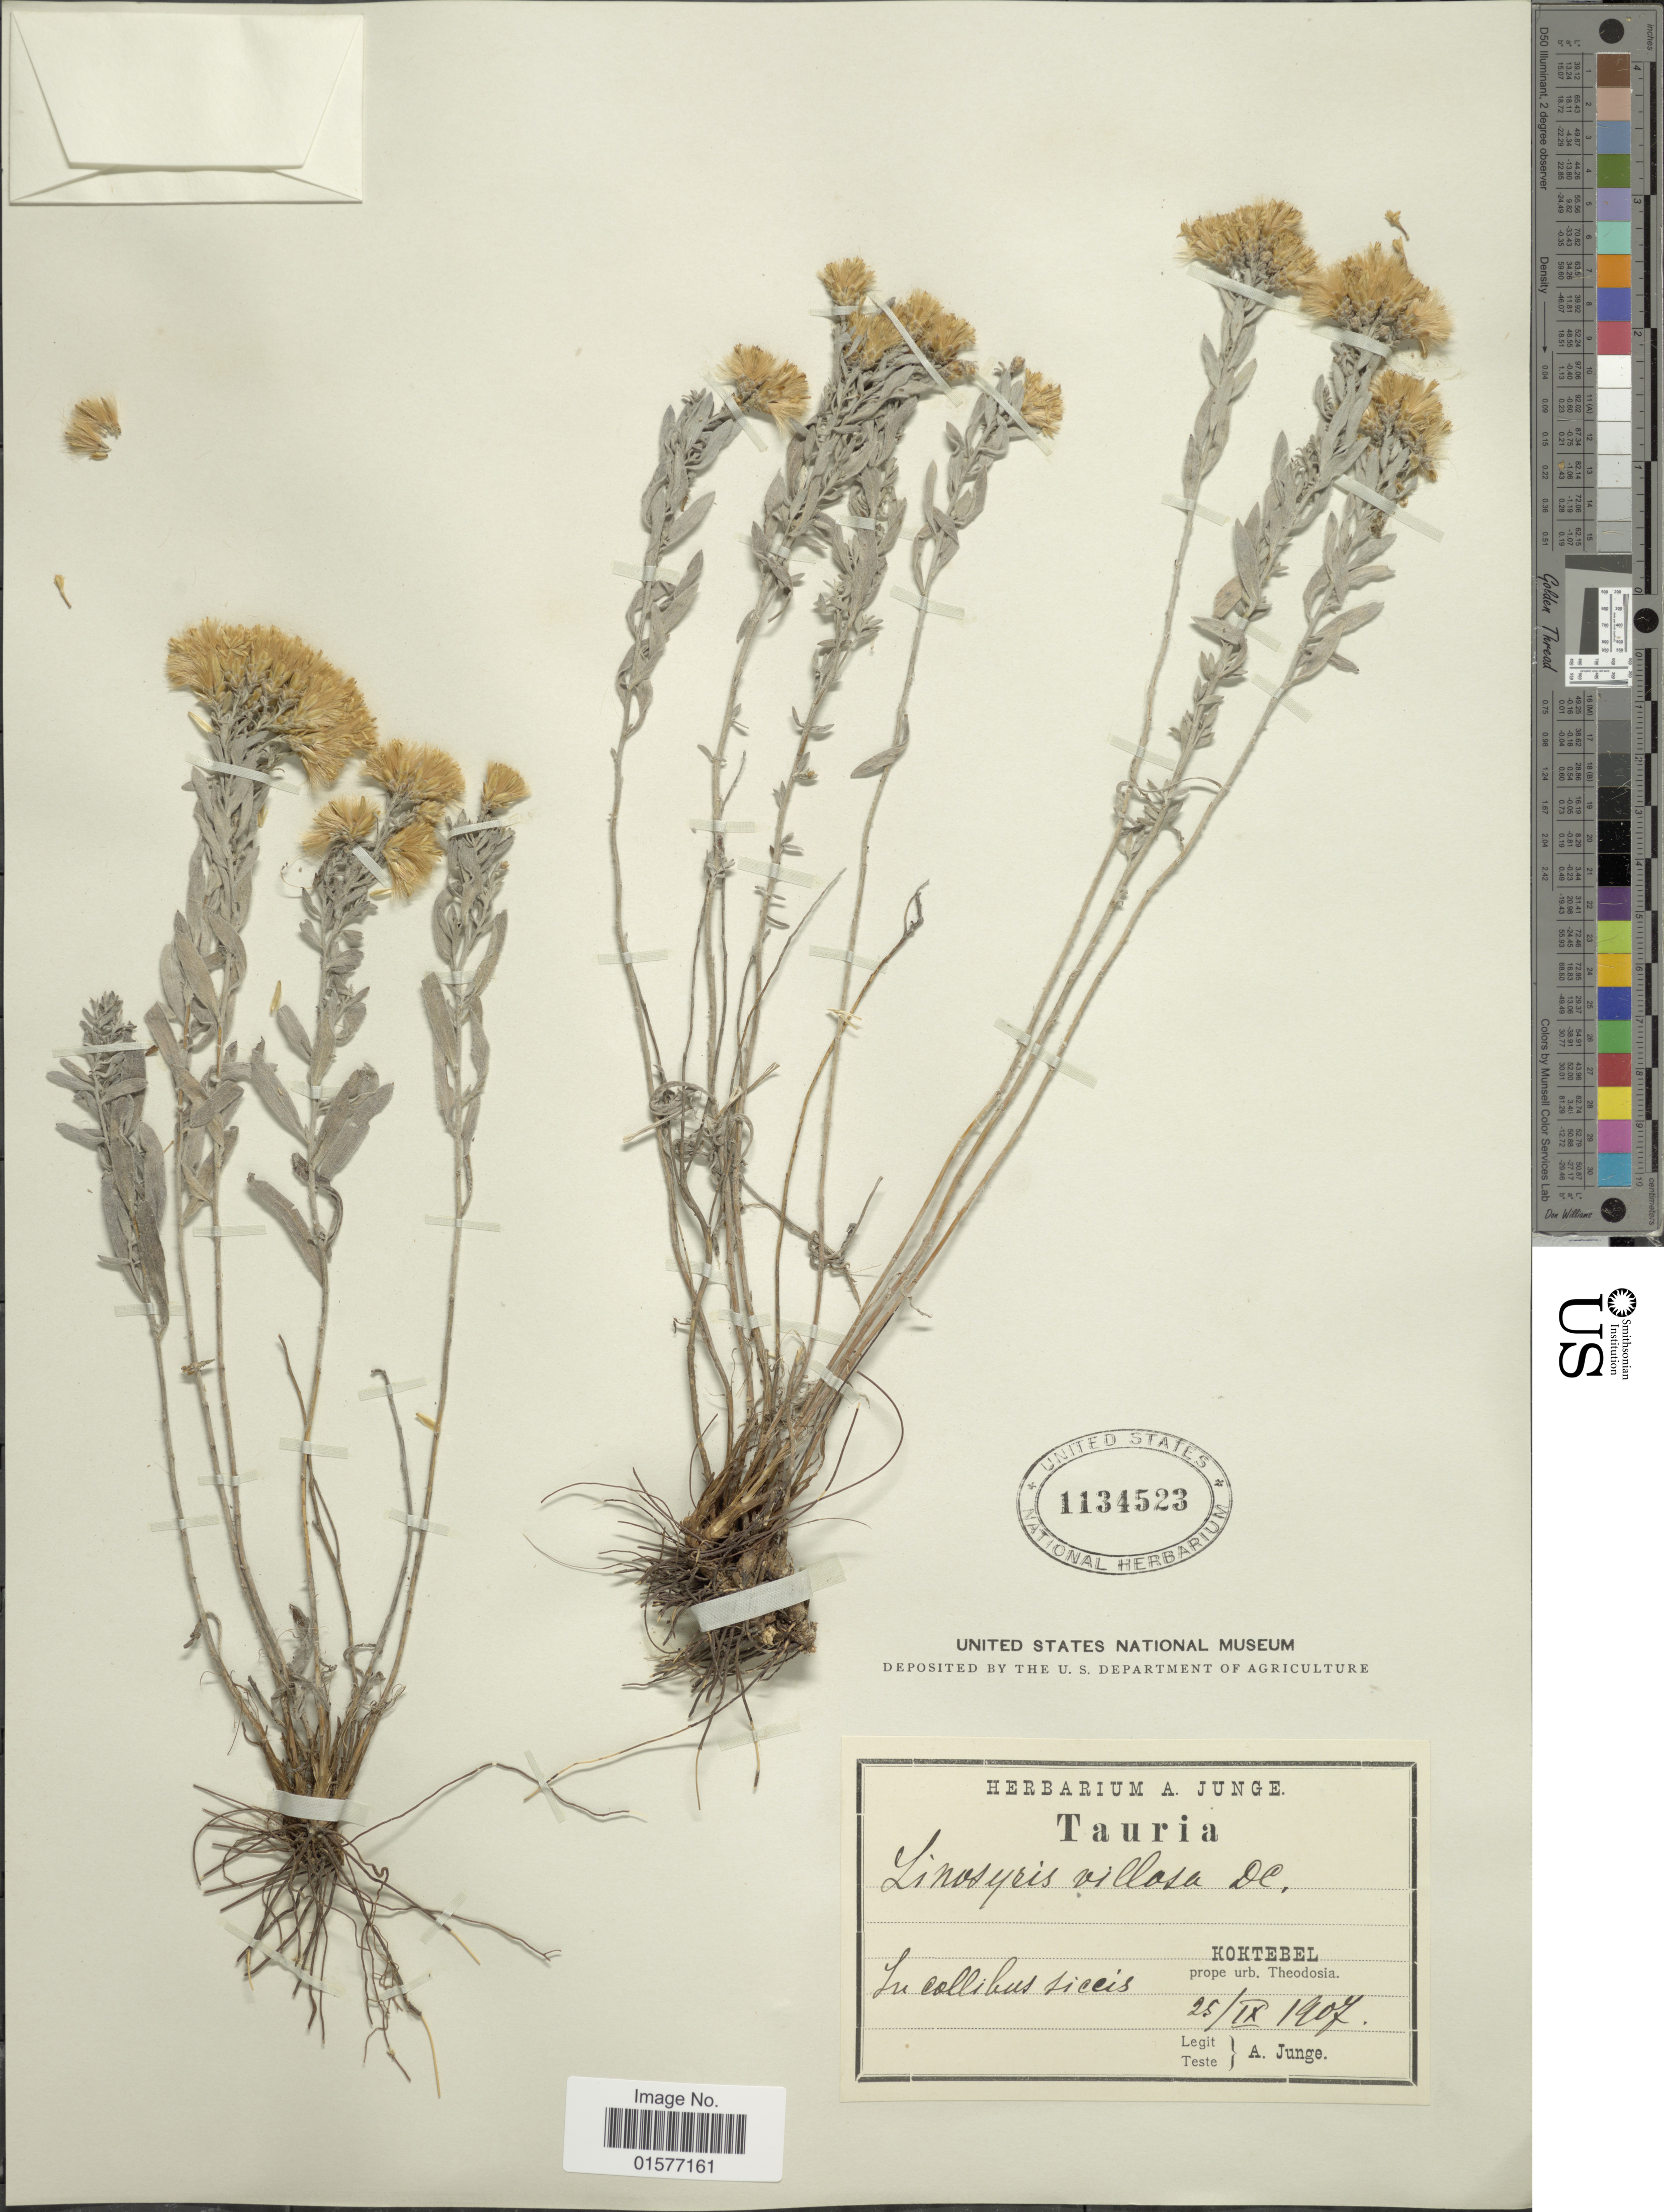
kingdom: Plantae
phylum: Tracheophyta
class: Magnoliopsida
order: Asterales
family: Asteraceae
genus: Linosyris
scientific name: Linosyris villosa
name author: (L.) DC.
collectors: A. Junge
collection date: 1907-09-25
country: Ukraine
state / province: Crimea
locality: Tauria, Koktebel, prope urb. Theodosia, in collibus siccis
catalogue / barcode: US 1134523